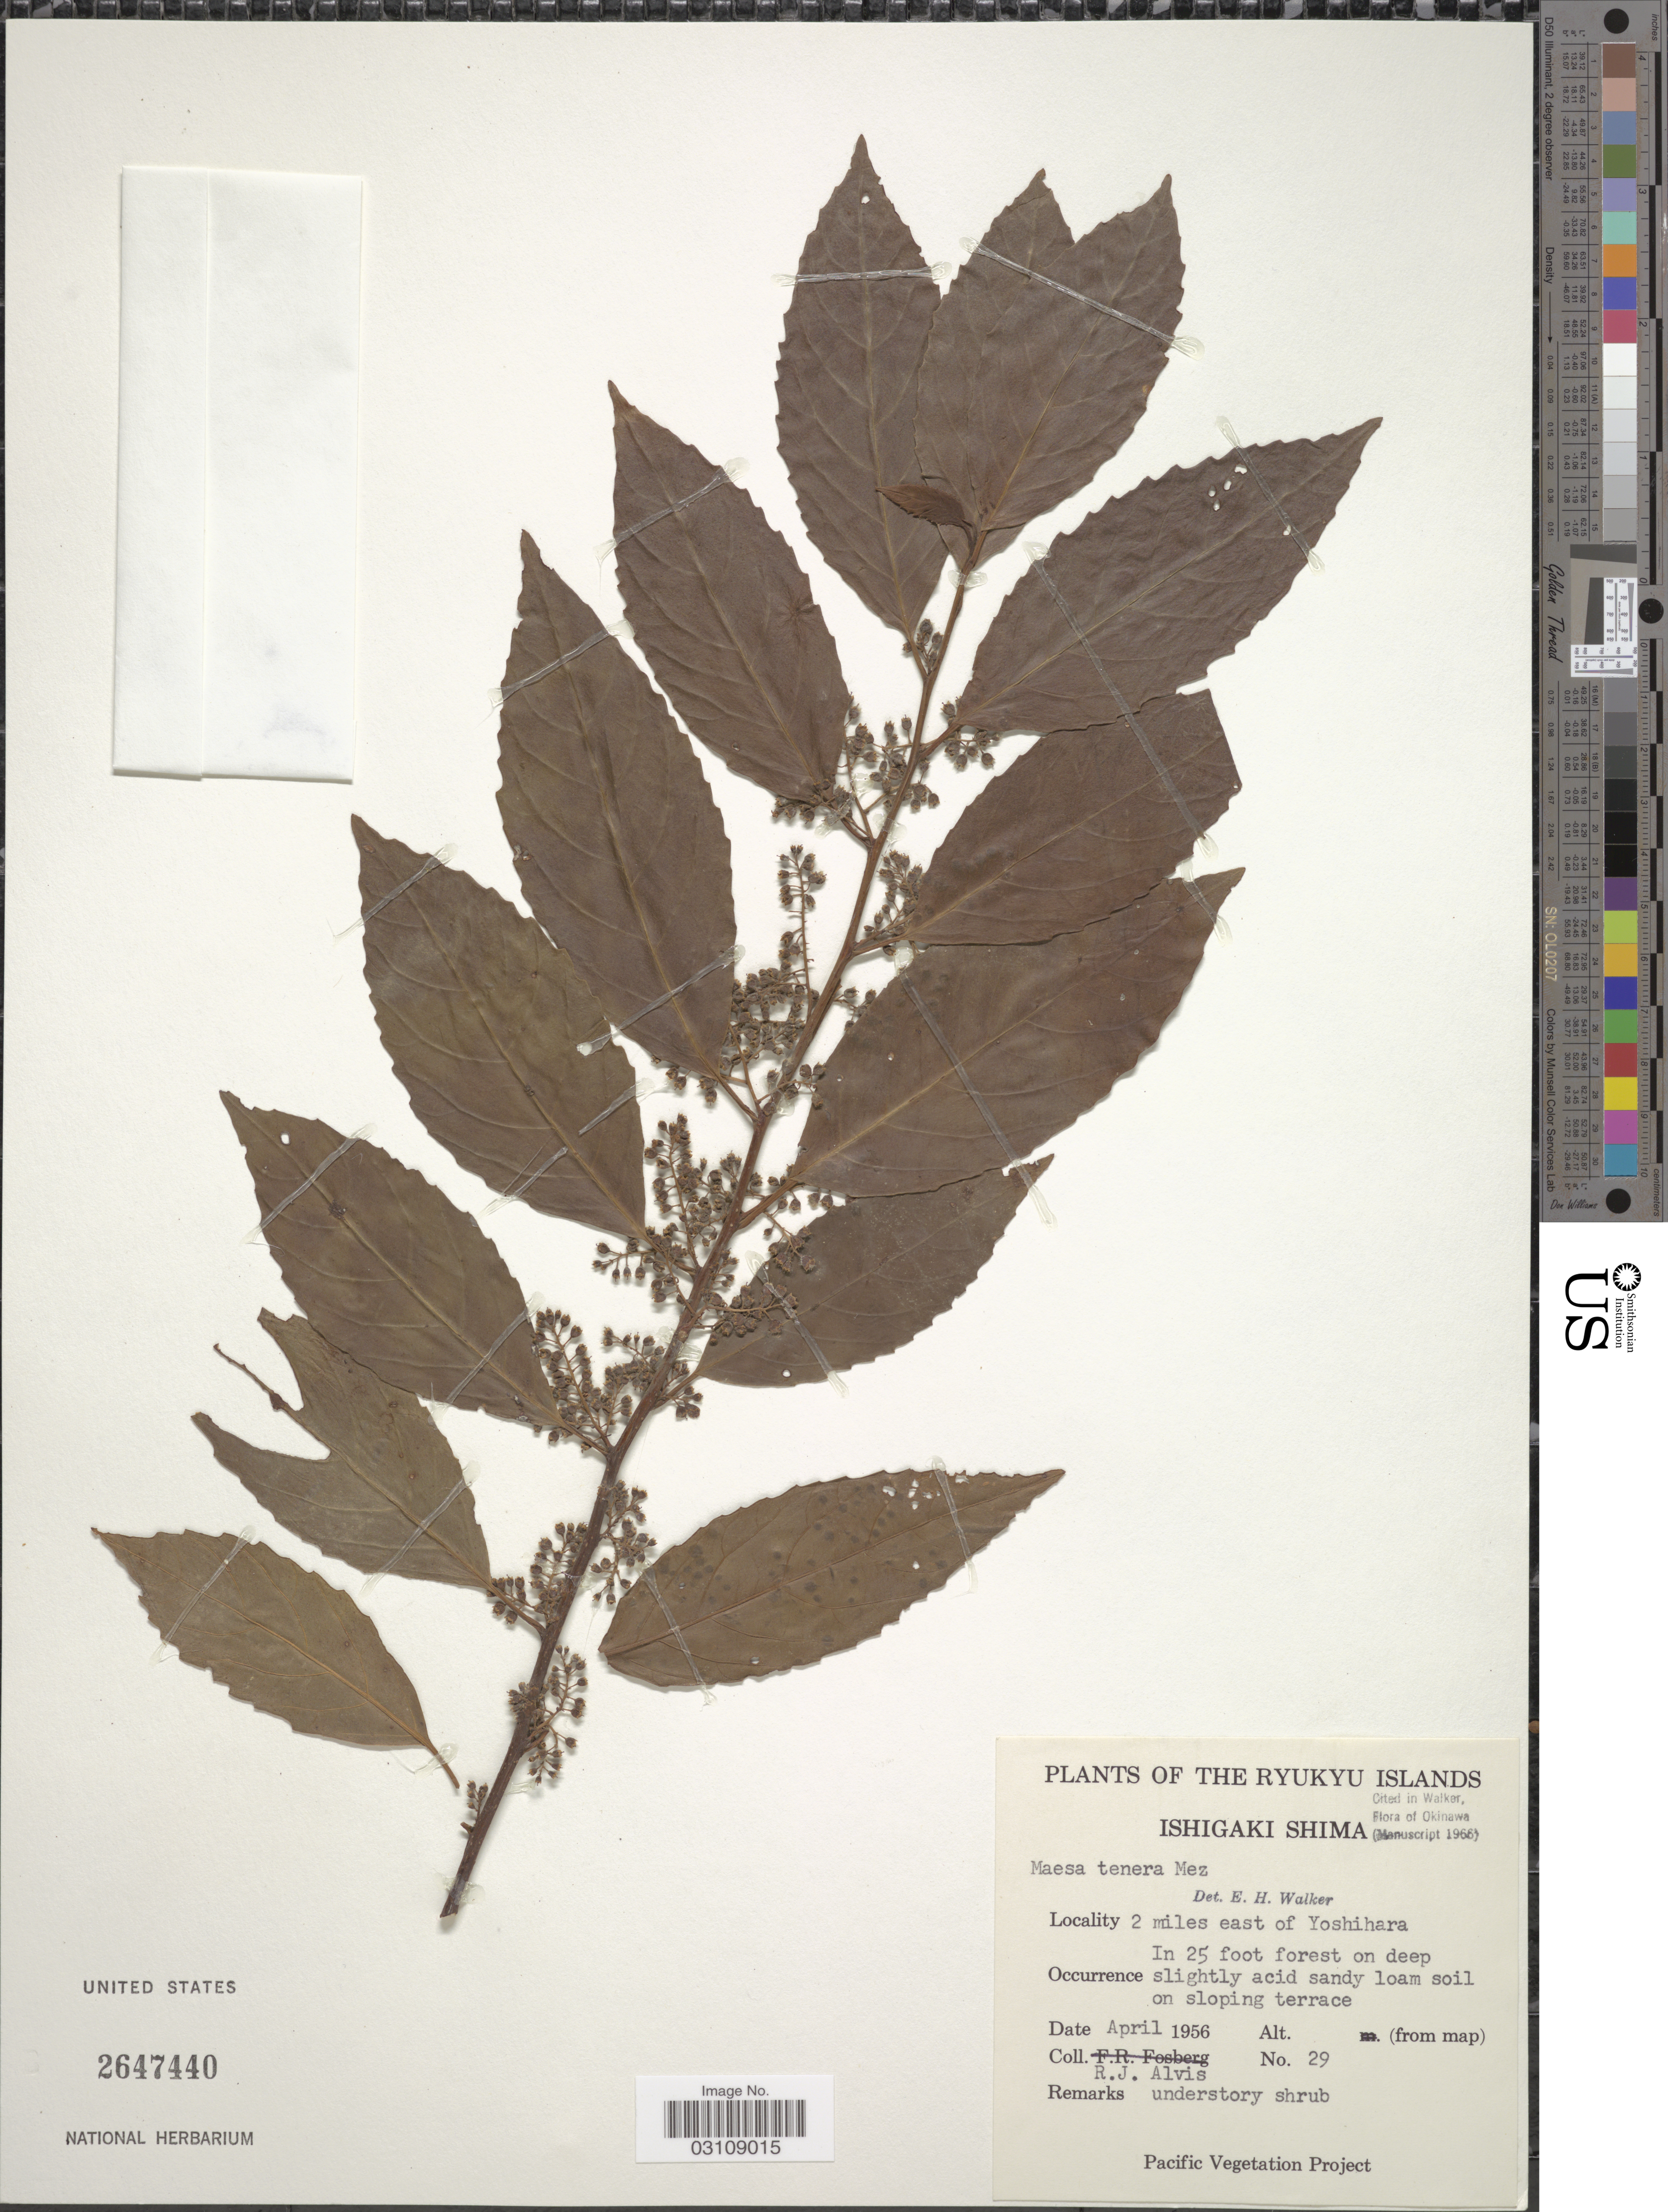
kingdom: Plantae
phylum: Tracheophyta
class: Magnoliopsida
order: Ericales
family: Primulaceae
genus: Maesa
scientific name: Maesa tenera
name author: Mez in Engl.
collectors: R. Alvis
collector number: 29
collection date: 1956-04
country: Japan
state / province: Okinawa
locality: The Ryukyu Islands, Ishigaki Shima, 2 miles east of Yoshihara.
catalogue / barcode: US 2647440